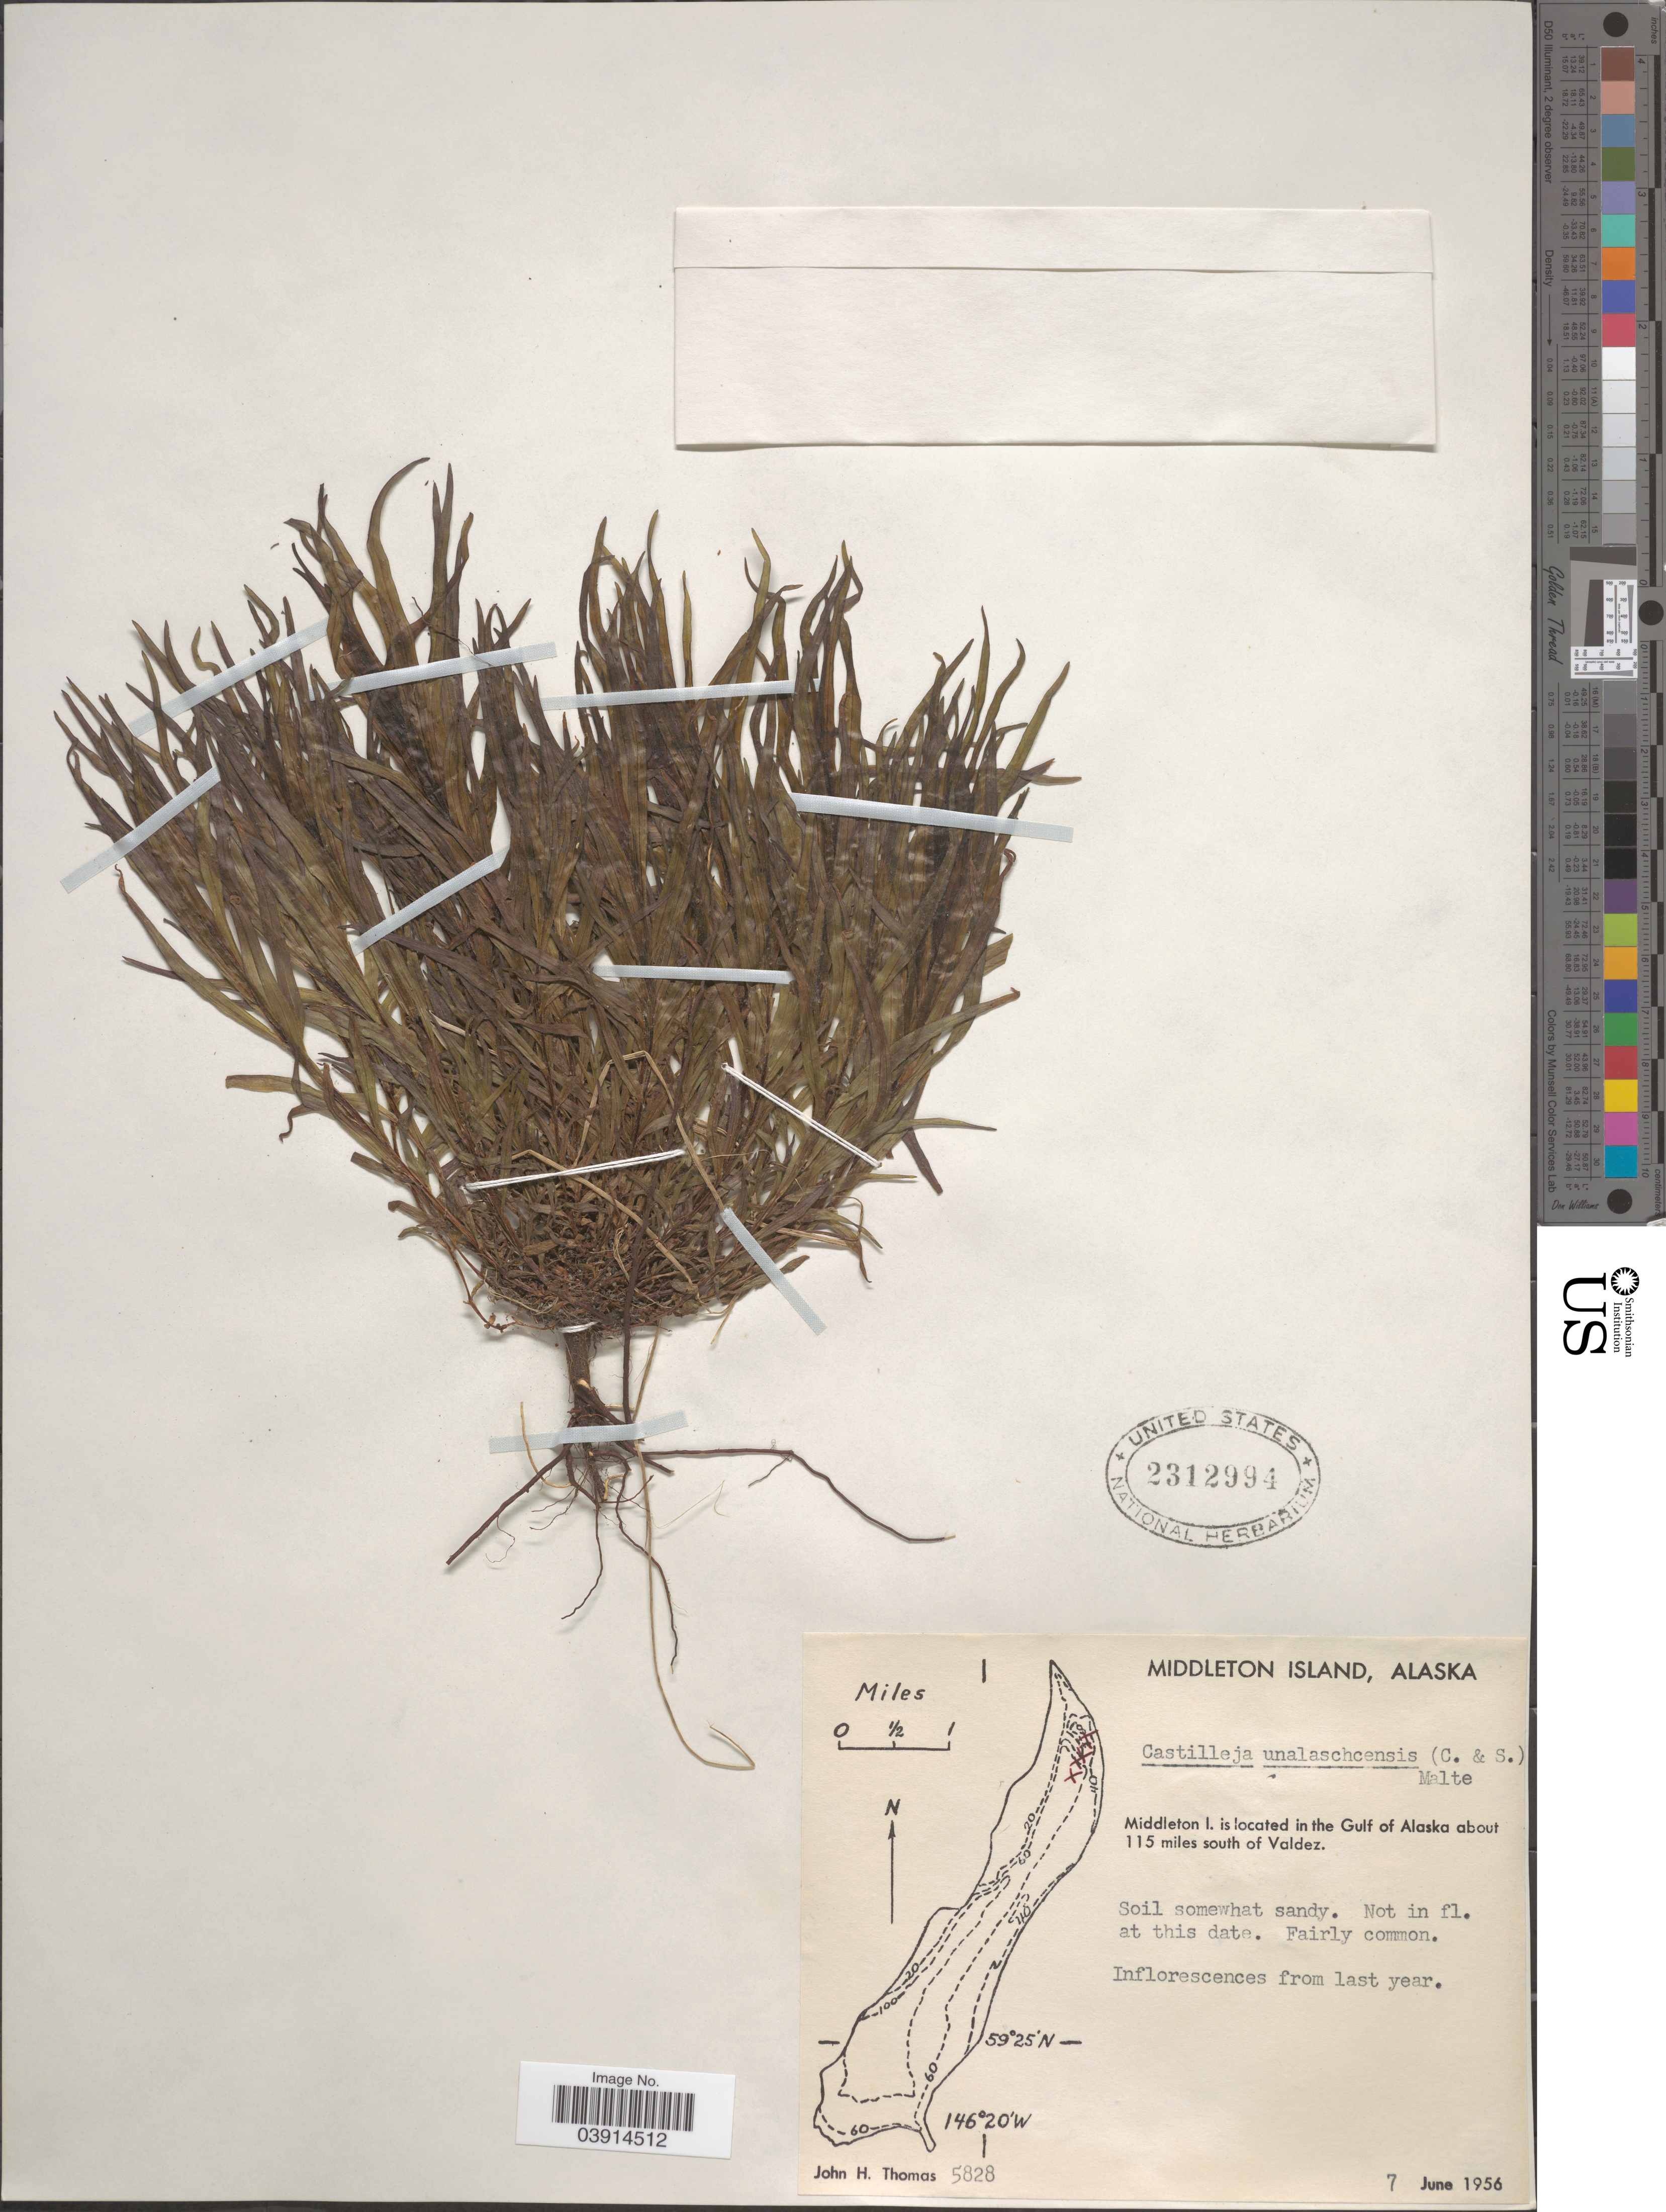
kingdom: Plantae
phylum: Tracheophyta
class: Magnoliopsida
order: Lamiales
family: Orobanchaceae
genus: Castilleja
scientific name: Castilleja unalaschcensis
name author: (Cham. & Schltdl.) Malte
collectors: J. H. Thomas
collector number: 5828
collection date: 1956-06-07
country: United States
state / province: Alaska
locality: Middleton Island. Middleton I. is located in the Gulf of Alaska about 115 miles south of Valdez.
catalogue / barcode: US 2312994